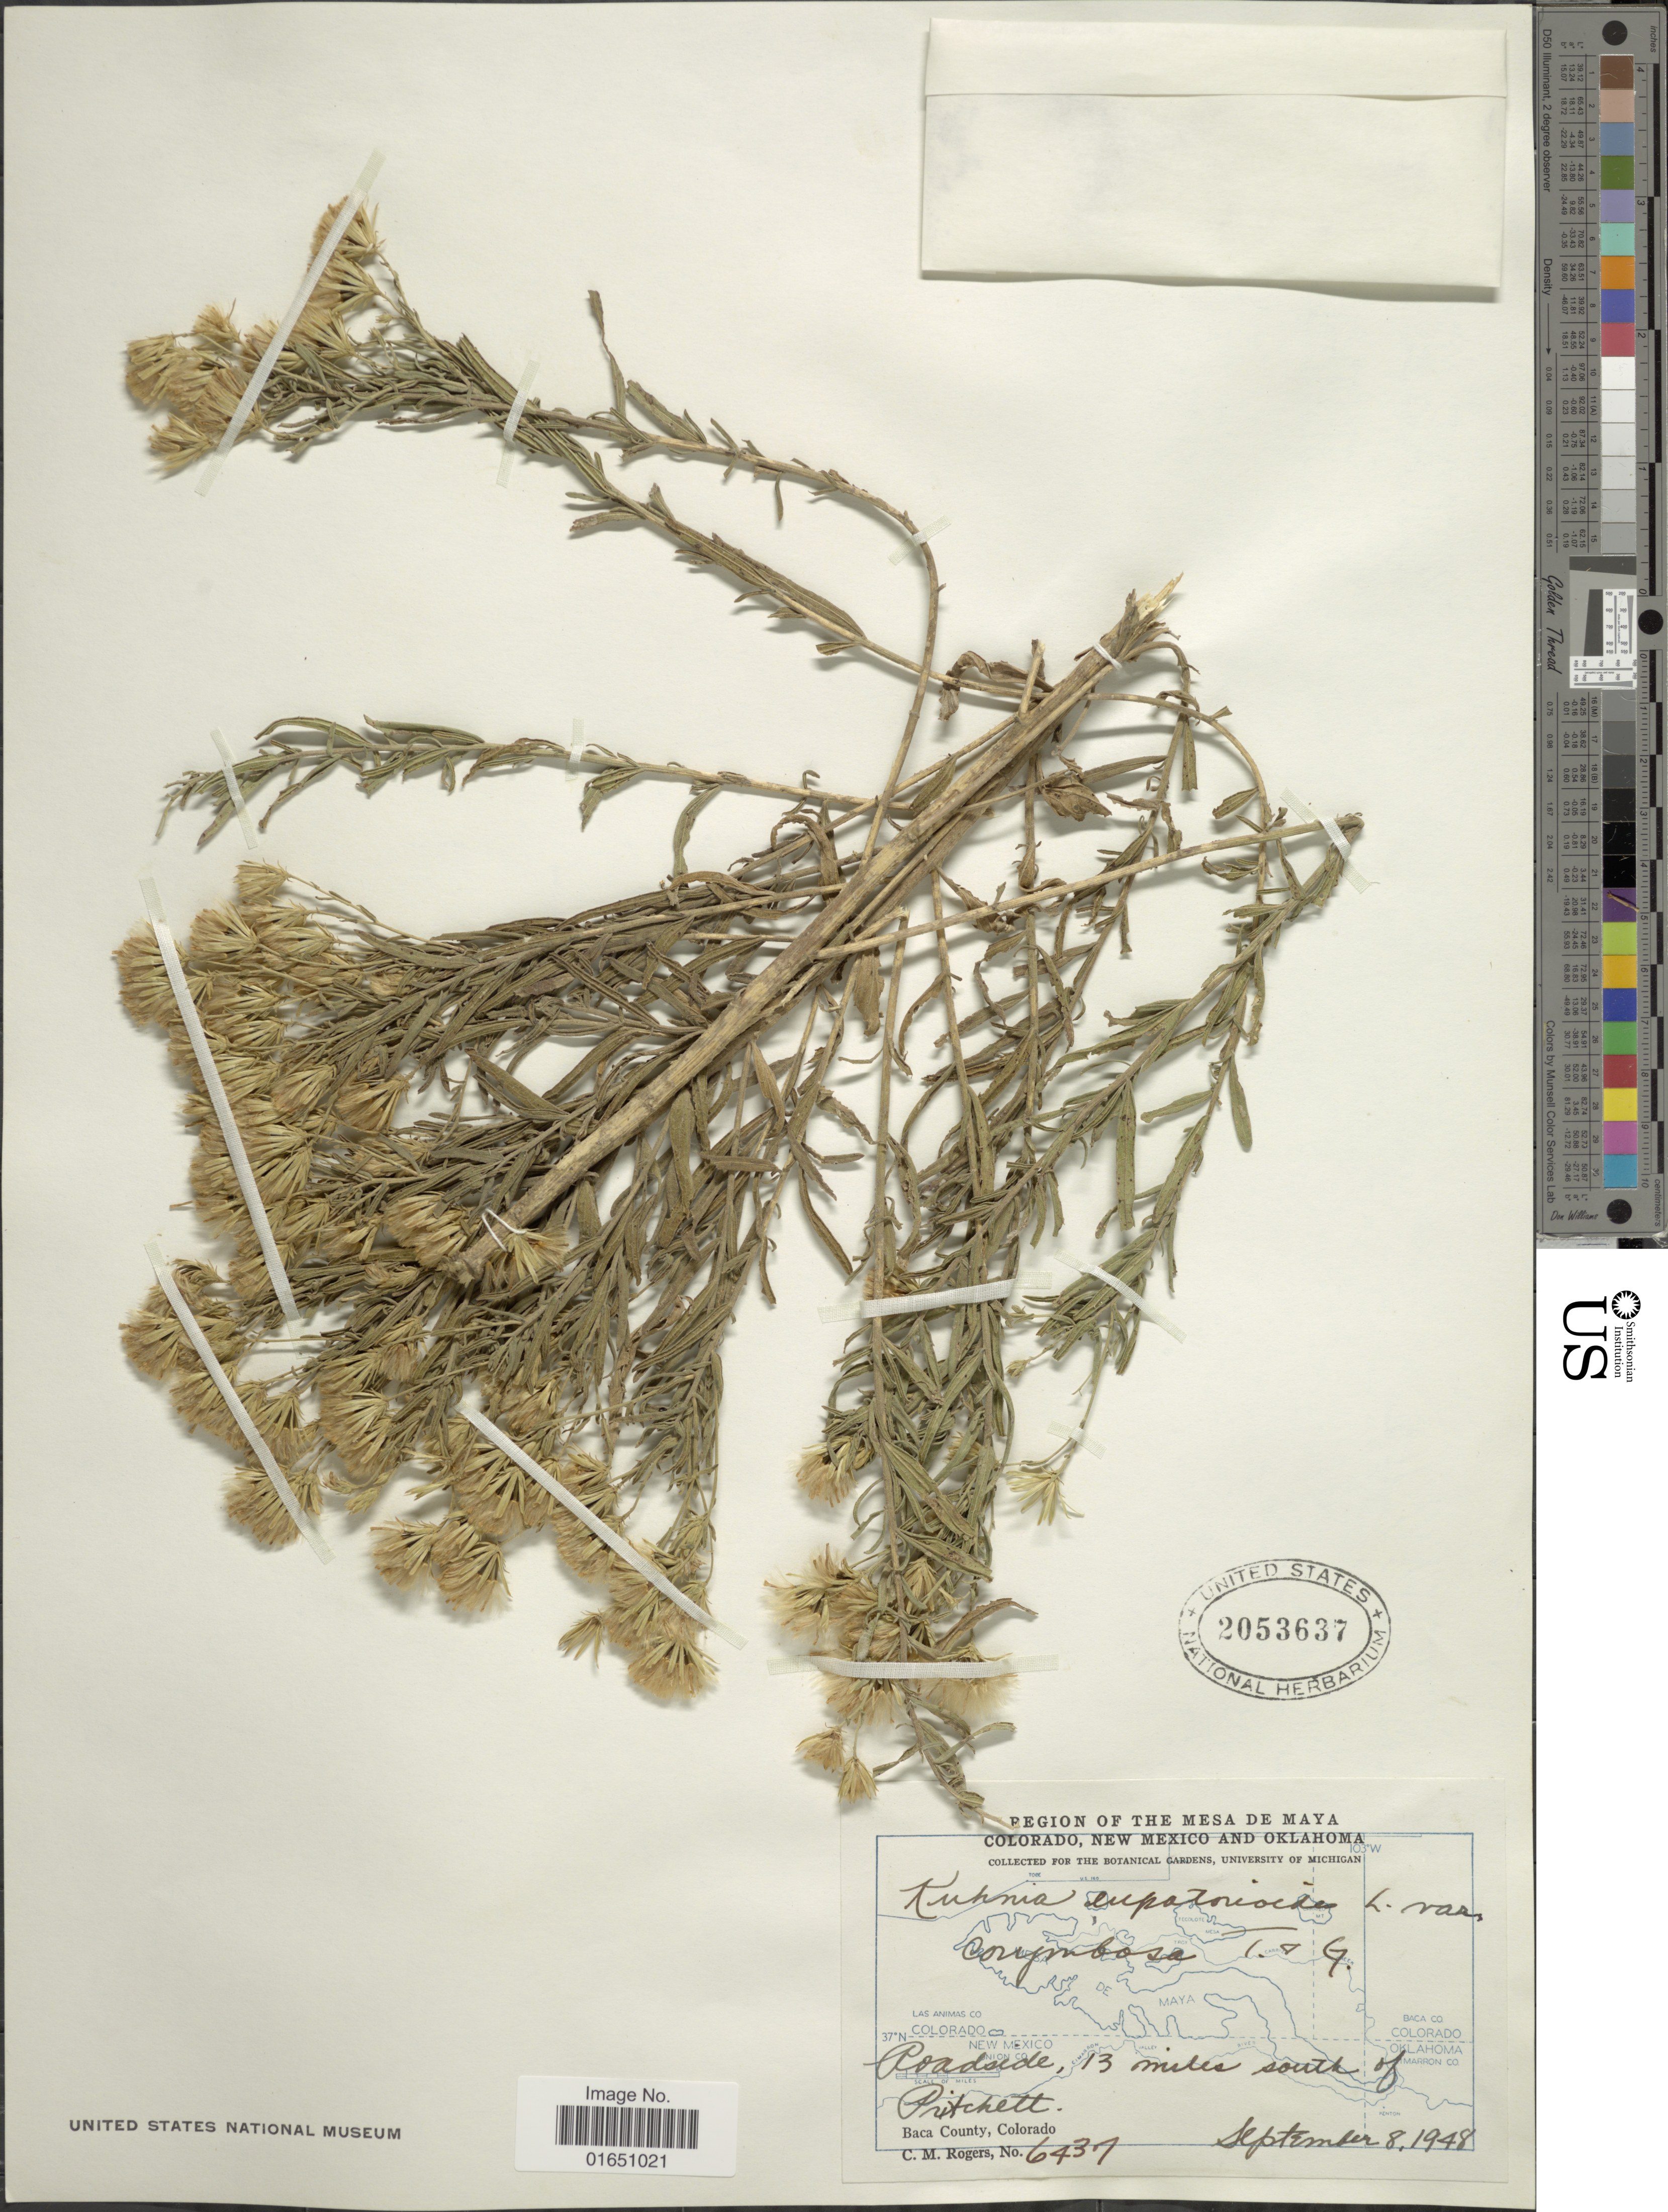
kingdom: Plantae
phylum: Tracheophyta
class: Magnoliopsida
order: Asterales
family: Asteraceae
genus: Brickellia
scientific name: Brickellia eupatorioides var. corymbulosa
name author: (Torr. & A. Gray) Shinners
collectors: C. M. Rogers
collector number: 6431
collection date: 1948-09-08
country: United States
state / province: Colorado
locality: Region of The Mesa de Maya, Roadside, 13 miles south of Pritchett. Bacca County, Colorado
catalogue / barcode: US 2053637